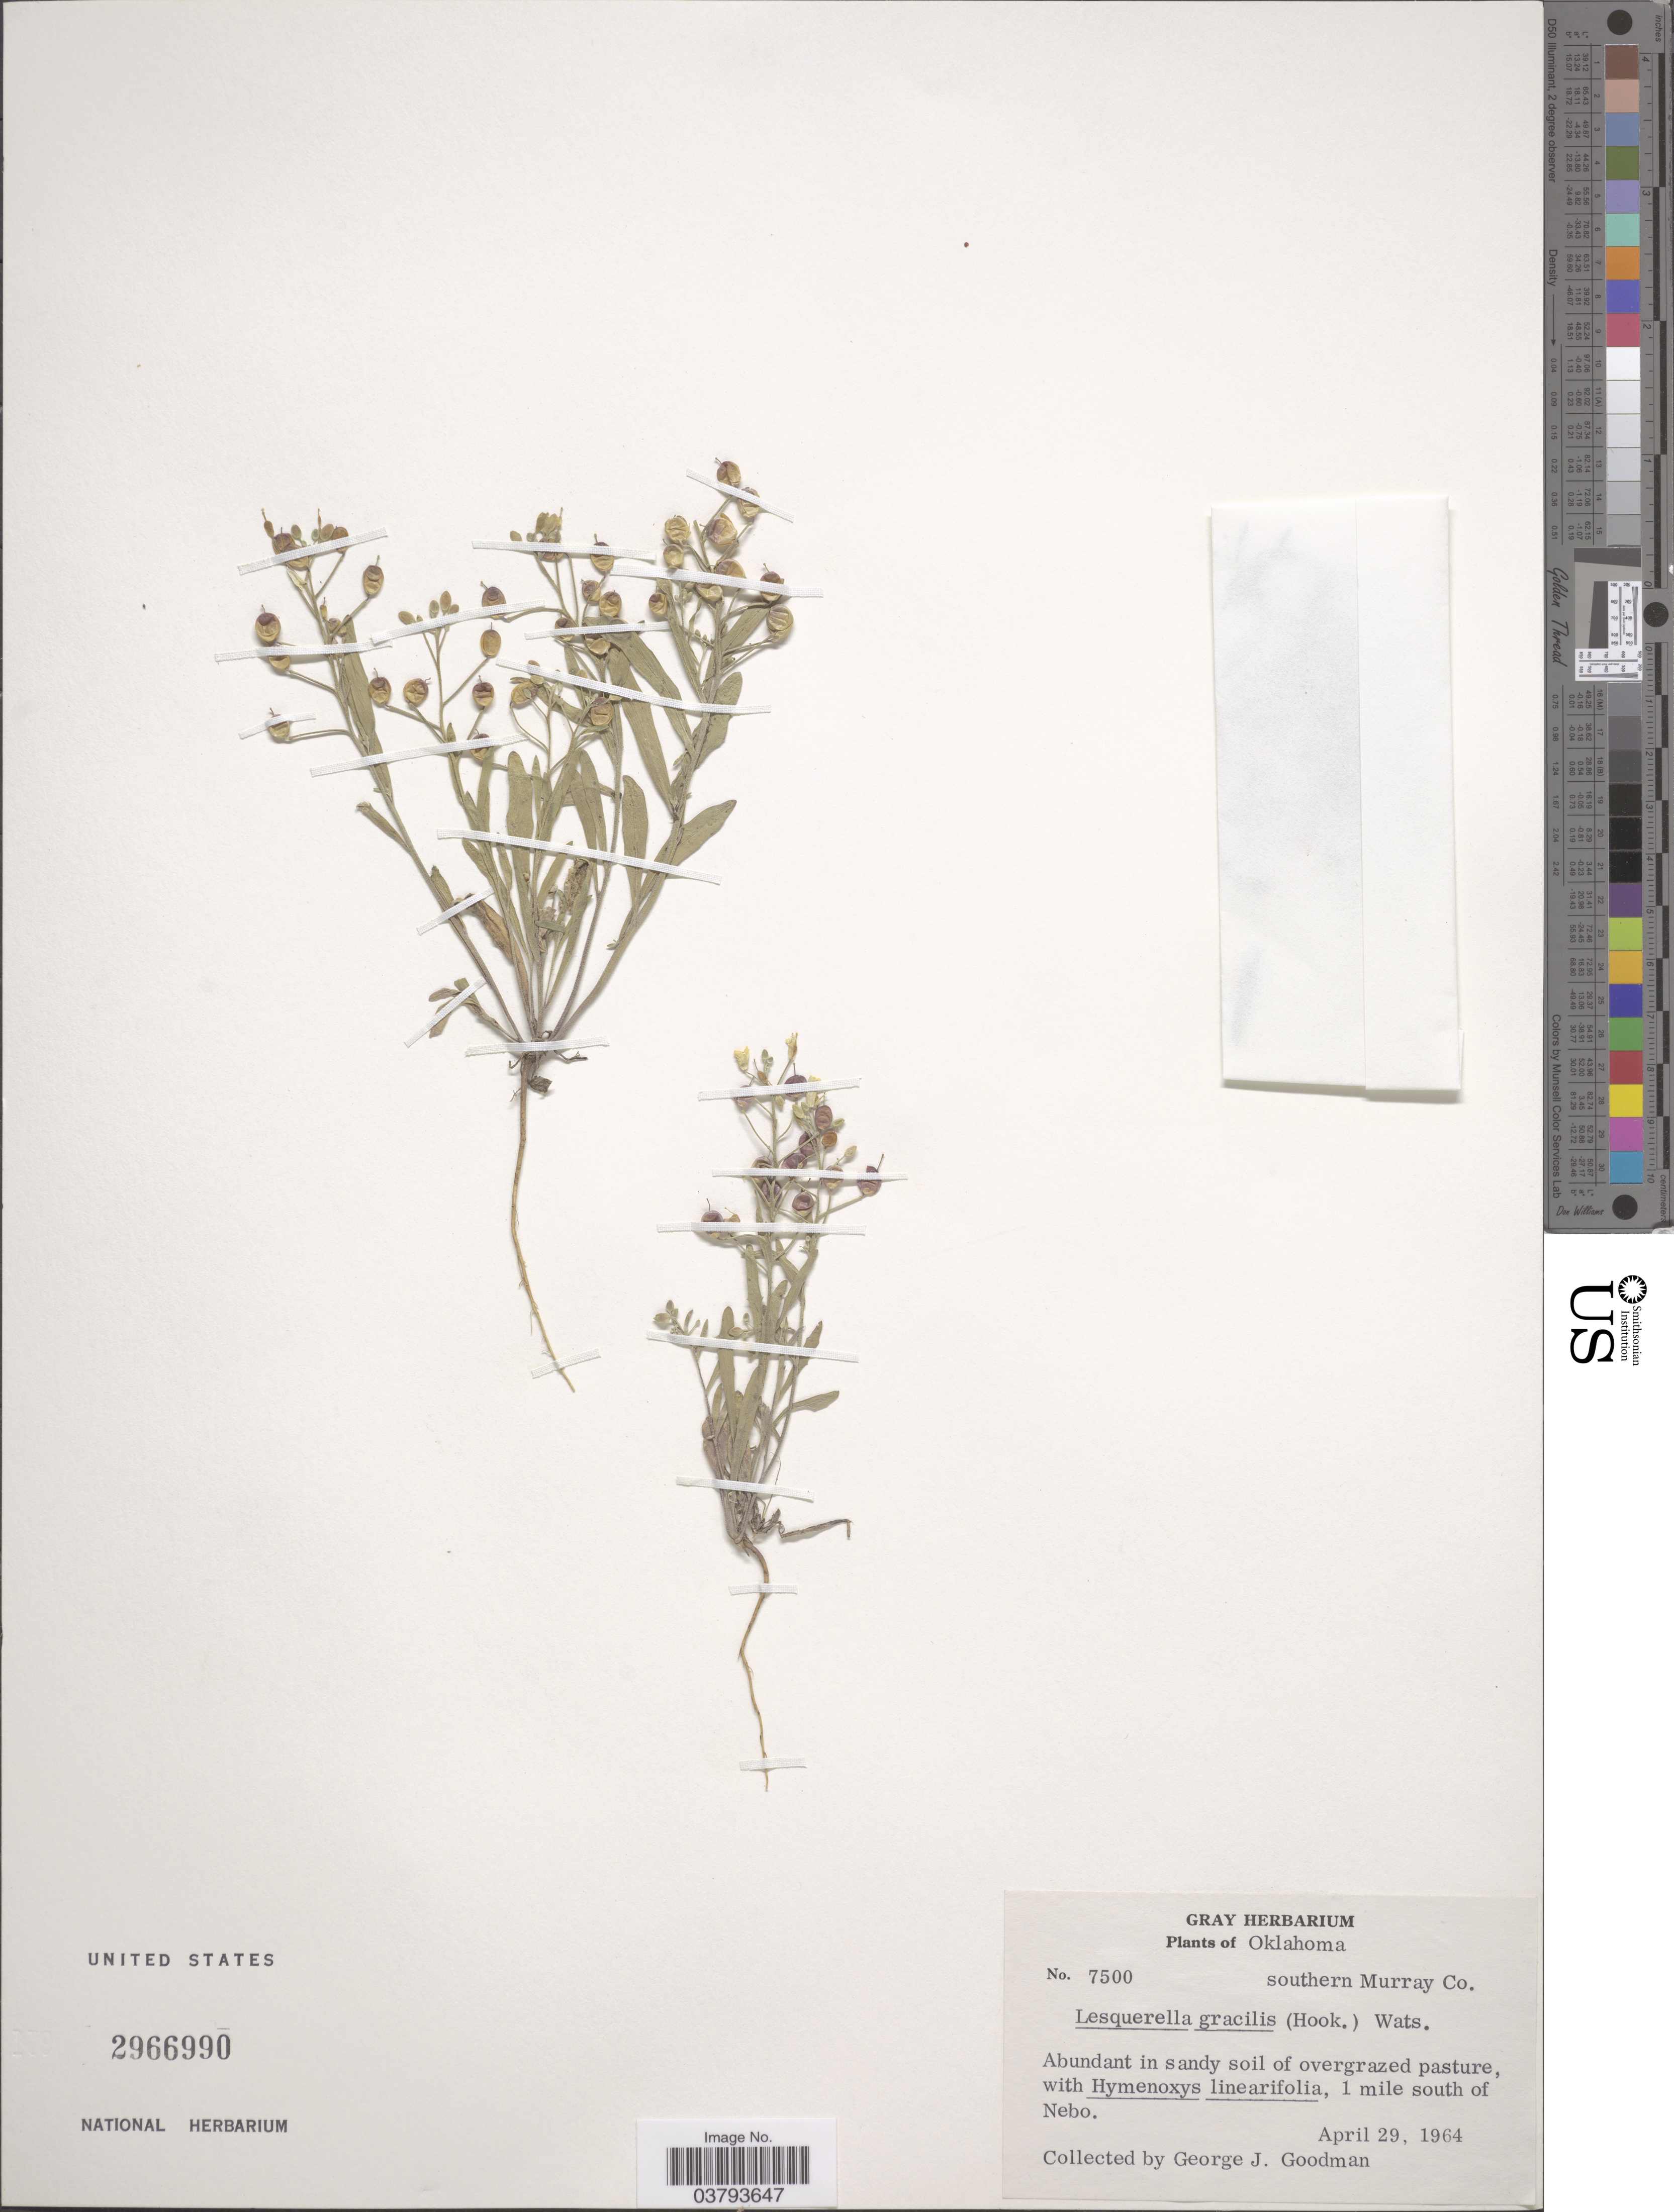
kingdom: Plantae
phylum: Tracheophyta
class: Magnoliopsida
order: Brassicales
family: Brassicaceae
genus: Lesquerella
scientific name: Lesquerella gracilis subsp. nuttallii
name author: (Torr. & A. Gray) Rollins & E.A. Shaw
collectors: G. J. Goodman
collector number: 7500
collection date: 1964-04-29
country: United States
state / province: Oklahoma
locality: Southern Murray Co. 1 mile south of Nebo.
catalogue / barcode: US 2966990